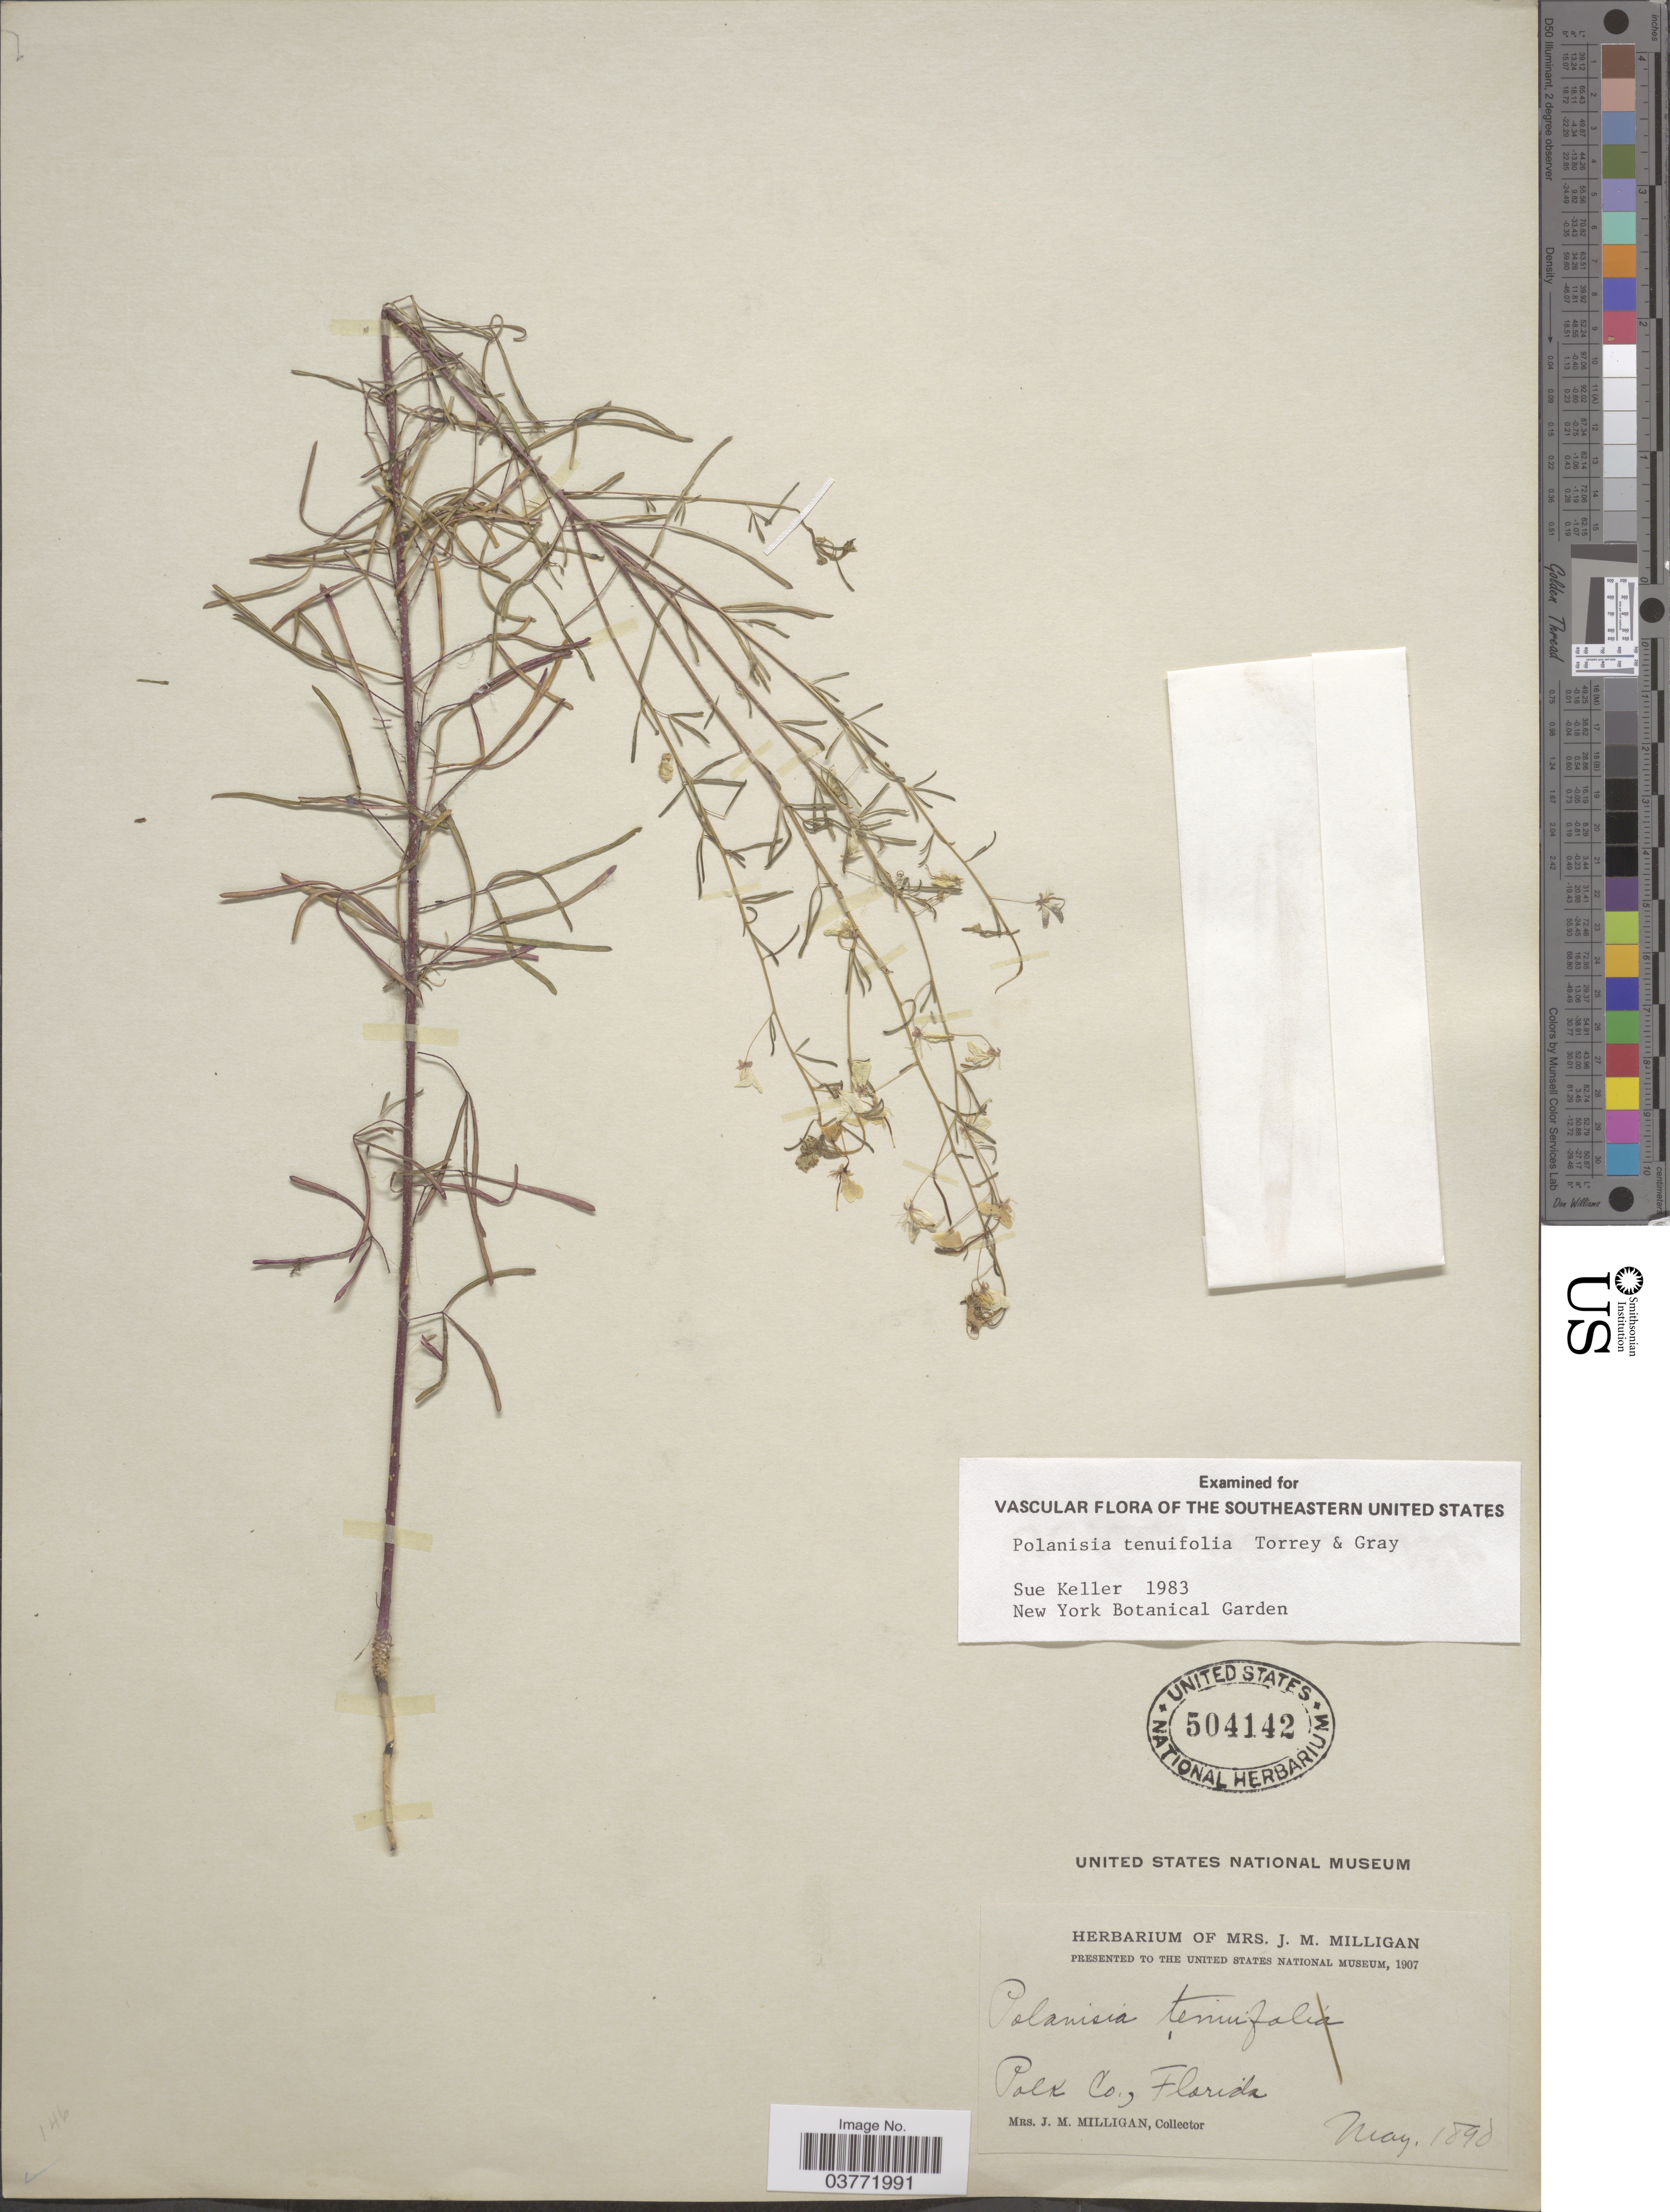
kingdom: Plantae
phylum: Tracheophyta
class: Magnoliopsida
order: Brassicales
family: Cleomaceae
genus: Polanisia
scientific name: Polanisia tenuifolia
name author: Torr. & A. Gray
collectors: J. Milligan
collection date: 1890-05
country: United States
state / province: Florida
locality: Polk Co.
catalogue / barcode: US 504142